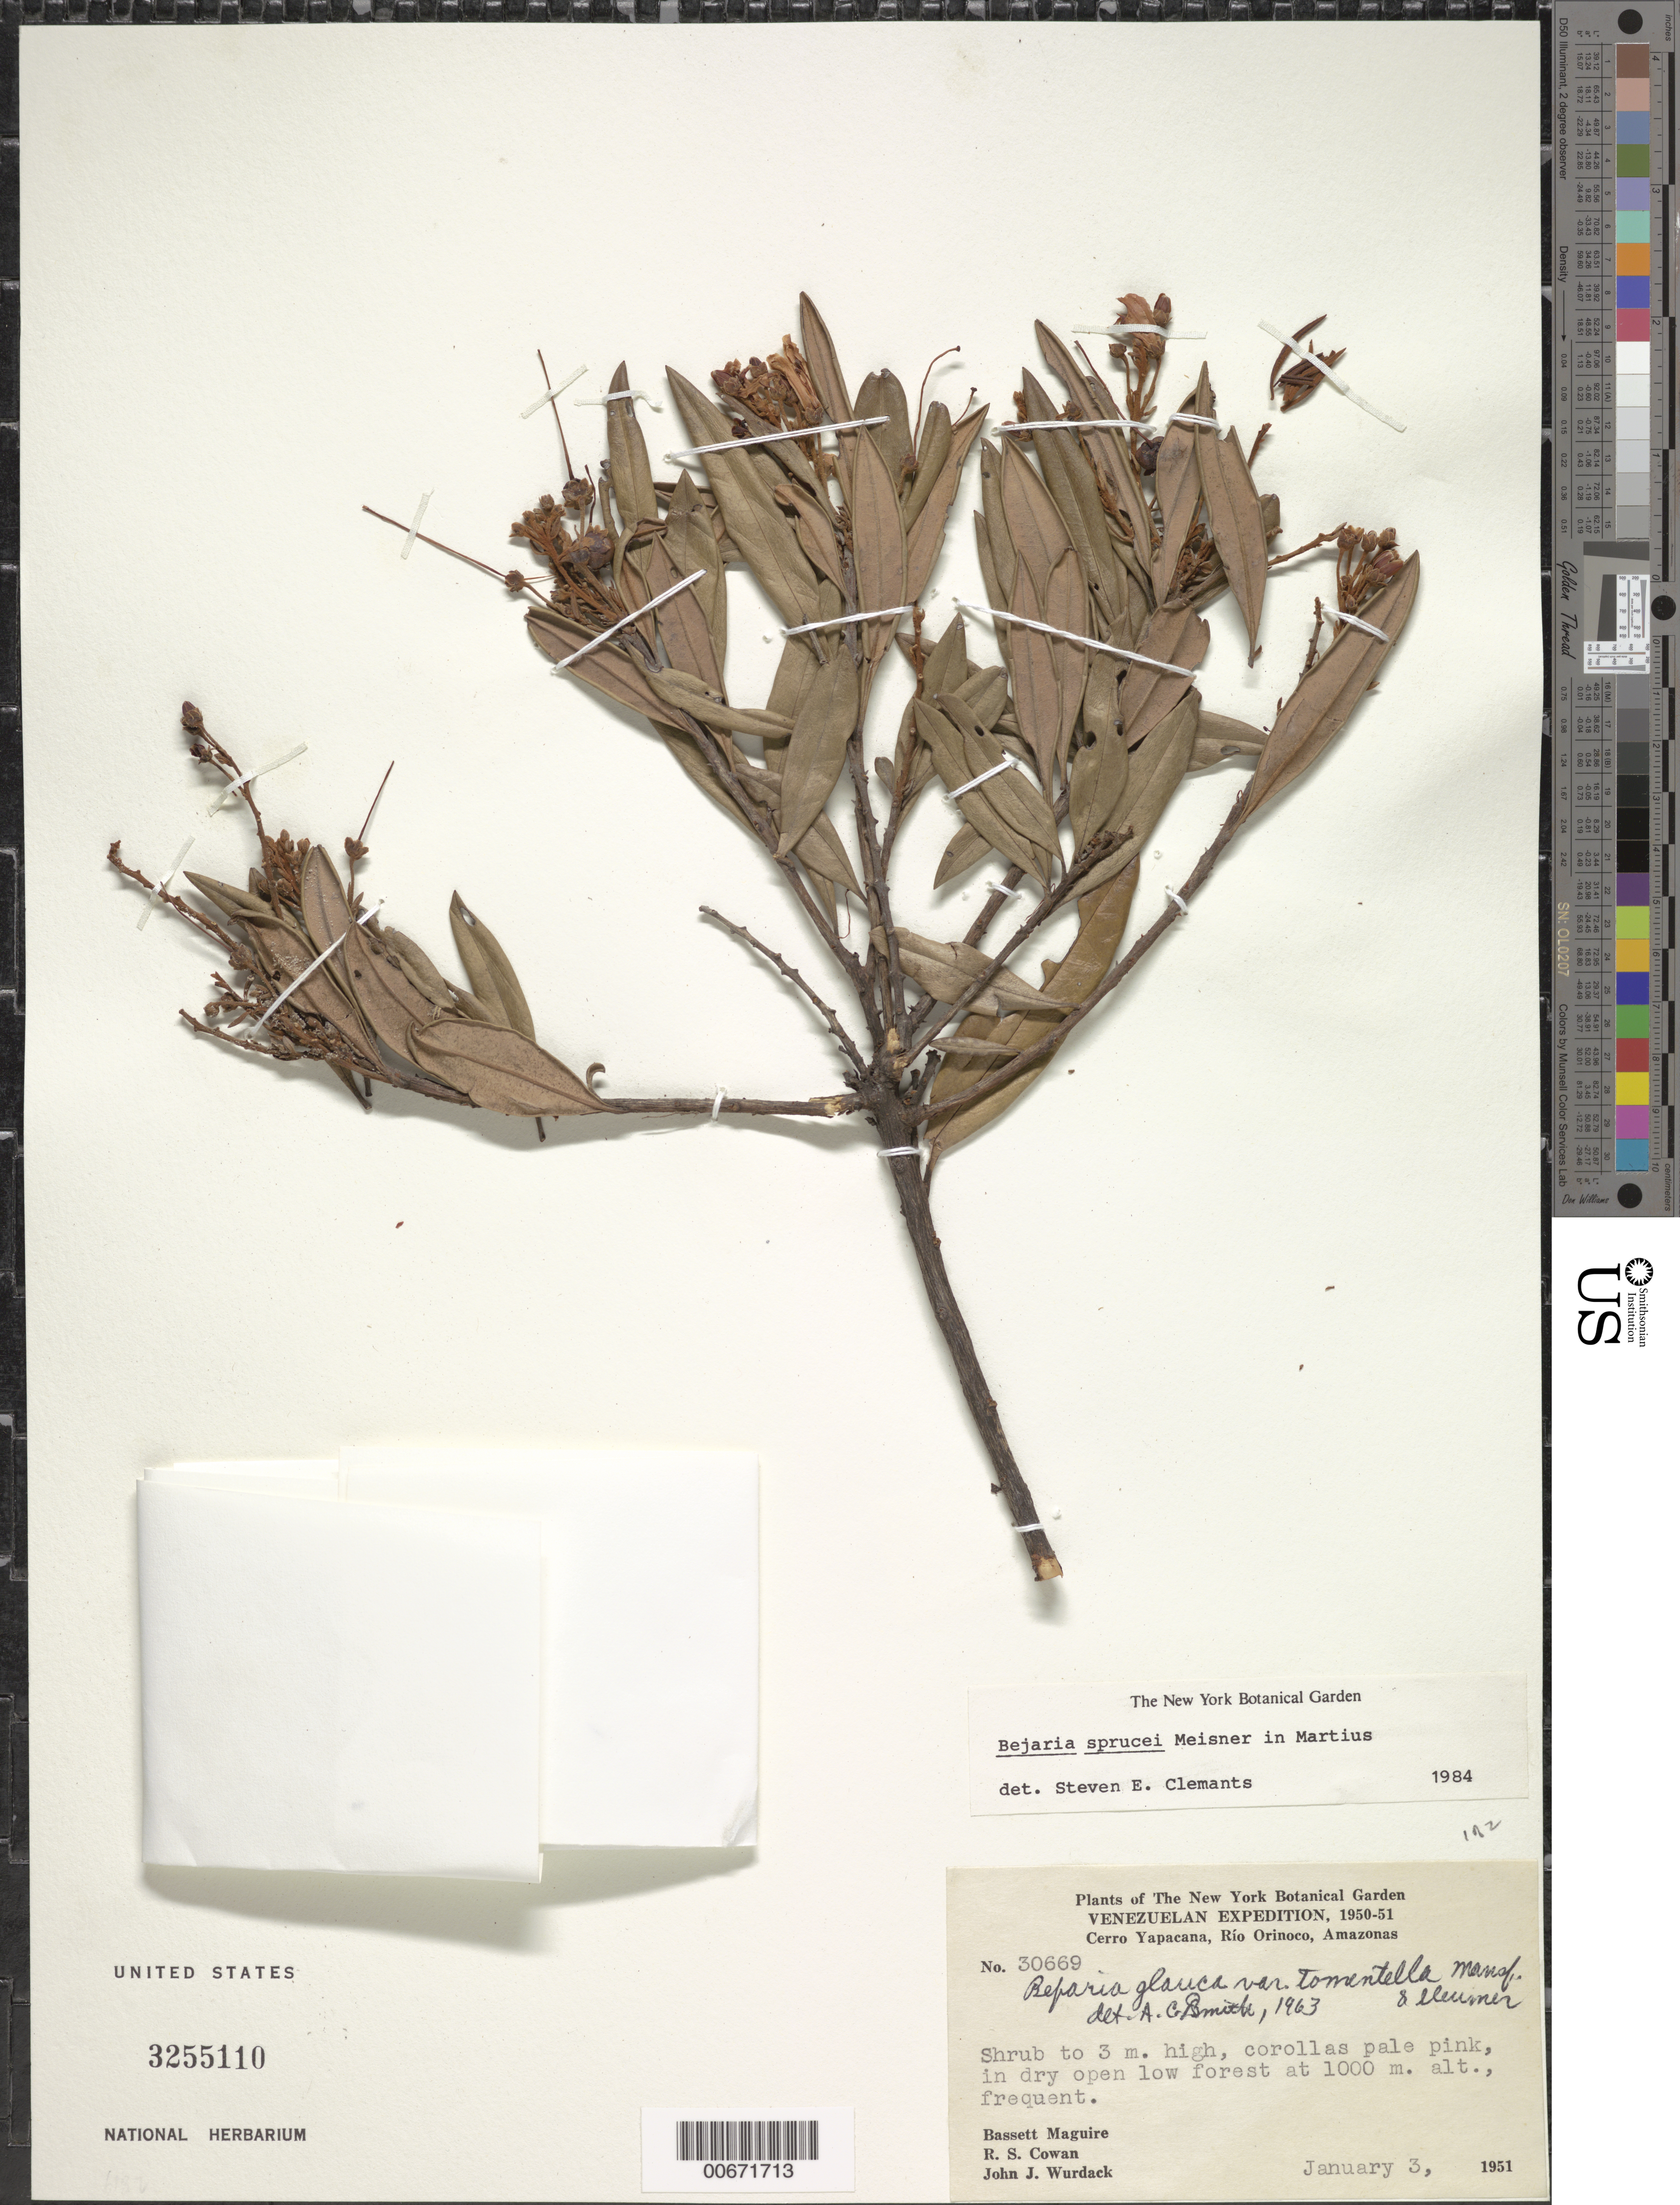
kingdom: Plantae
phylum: Tracheophyta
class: Magnoliopsida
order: Ericales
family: Ericaceae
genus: Bejaria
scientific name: Bejaria sprucei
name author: Meisn.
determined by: Clemants, S. E.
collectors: B. Maguire, R. S. Cowan & J. J. Wurdack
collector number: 30669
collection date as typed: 3-Jan-51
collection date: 1951-01-03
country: Venezuela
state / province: Amazonas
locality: Cerro Yapacána, Río Orinoco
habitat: Dry, open low forest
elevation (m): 1000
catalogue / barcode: US 3255110